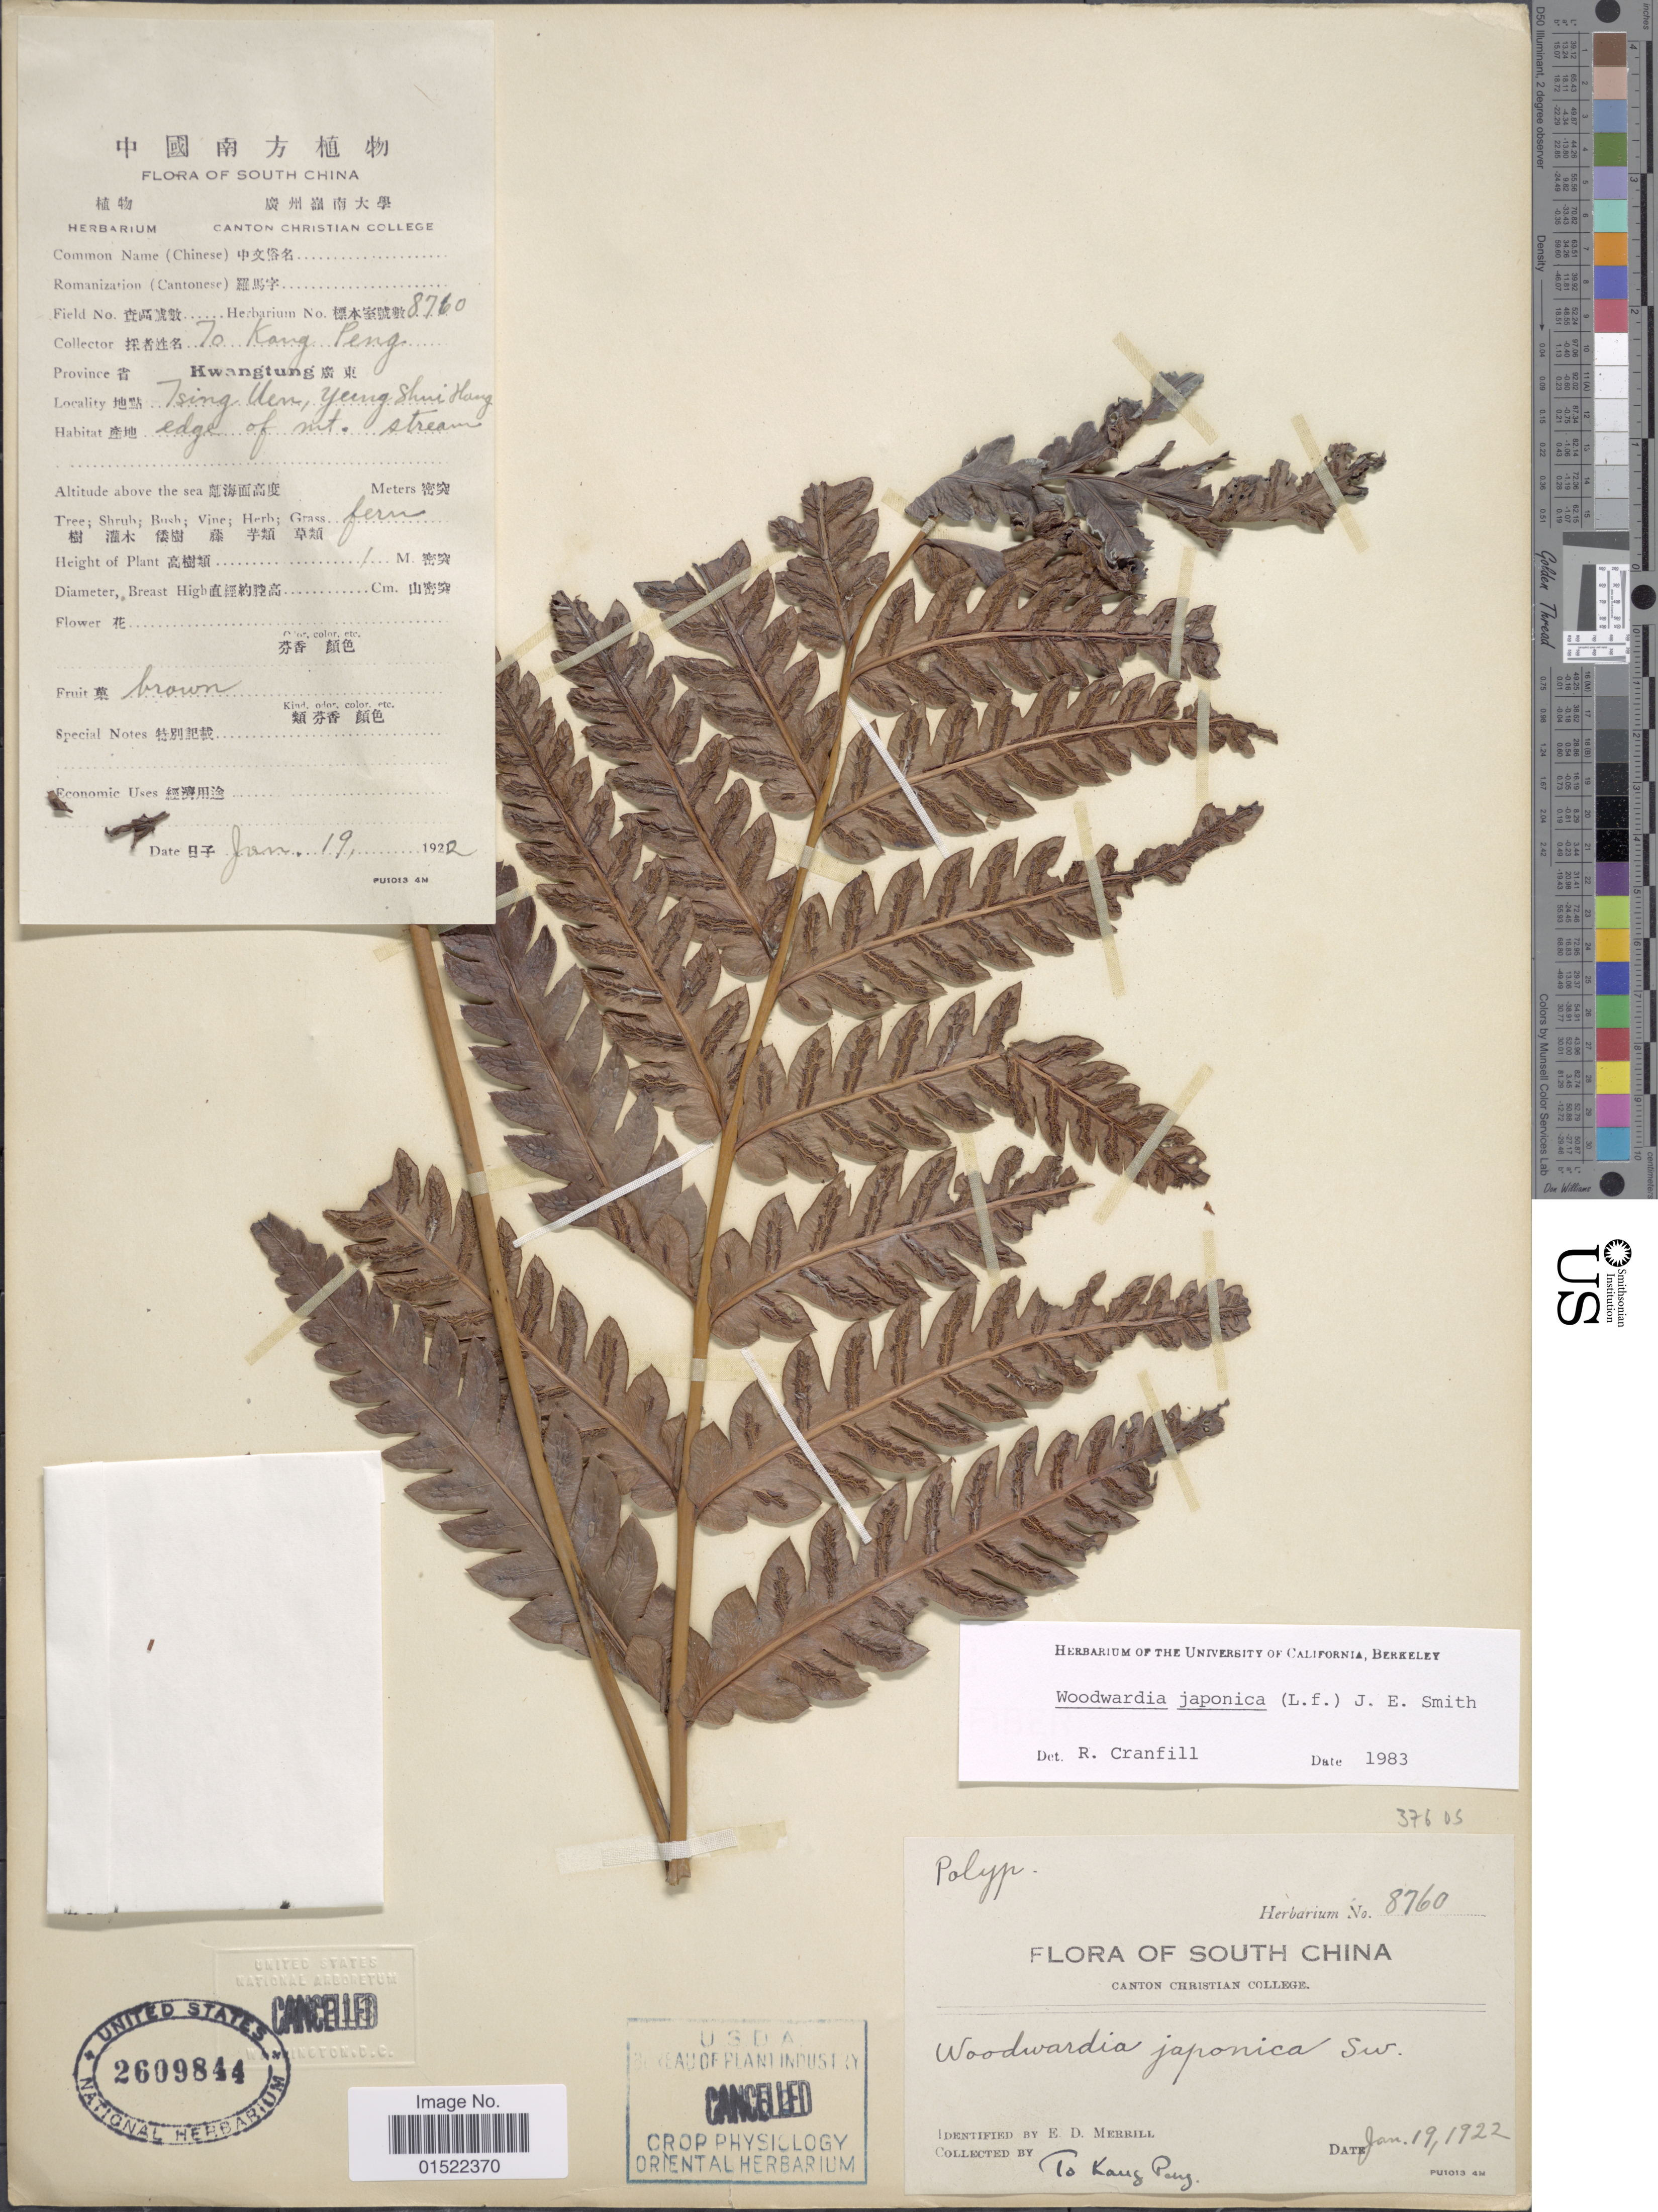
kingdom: Plantae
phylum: Tracheophyta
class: Polypodiopsida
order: Polypodiales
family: Blechnaceae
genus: Woodwardia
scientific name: Woodwardia japonica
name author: (L. f.) Sm.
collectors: T. K. Peng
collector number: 8760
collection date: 1922-01-19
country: China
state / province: Guangdong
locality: Kwangtung, Tsing Uen, yeng Shui Hang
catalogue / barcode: US 2609844